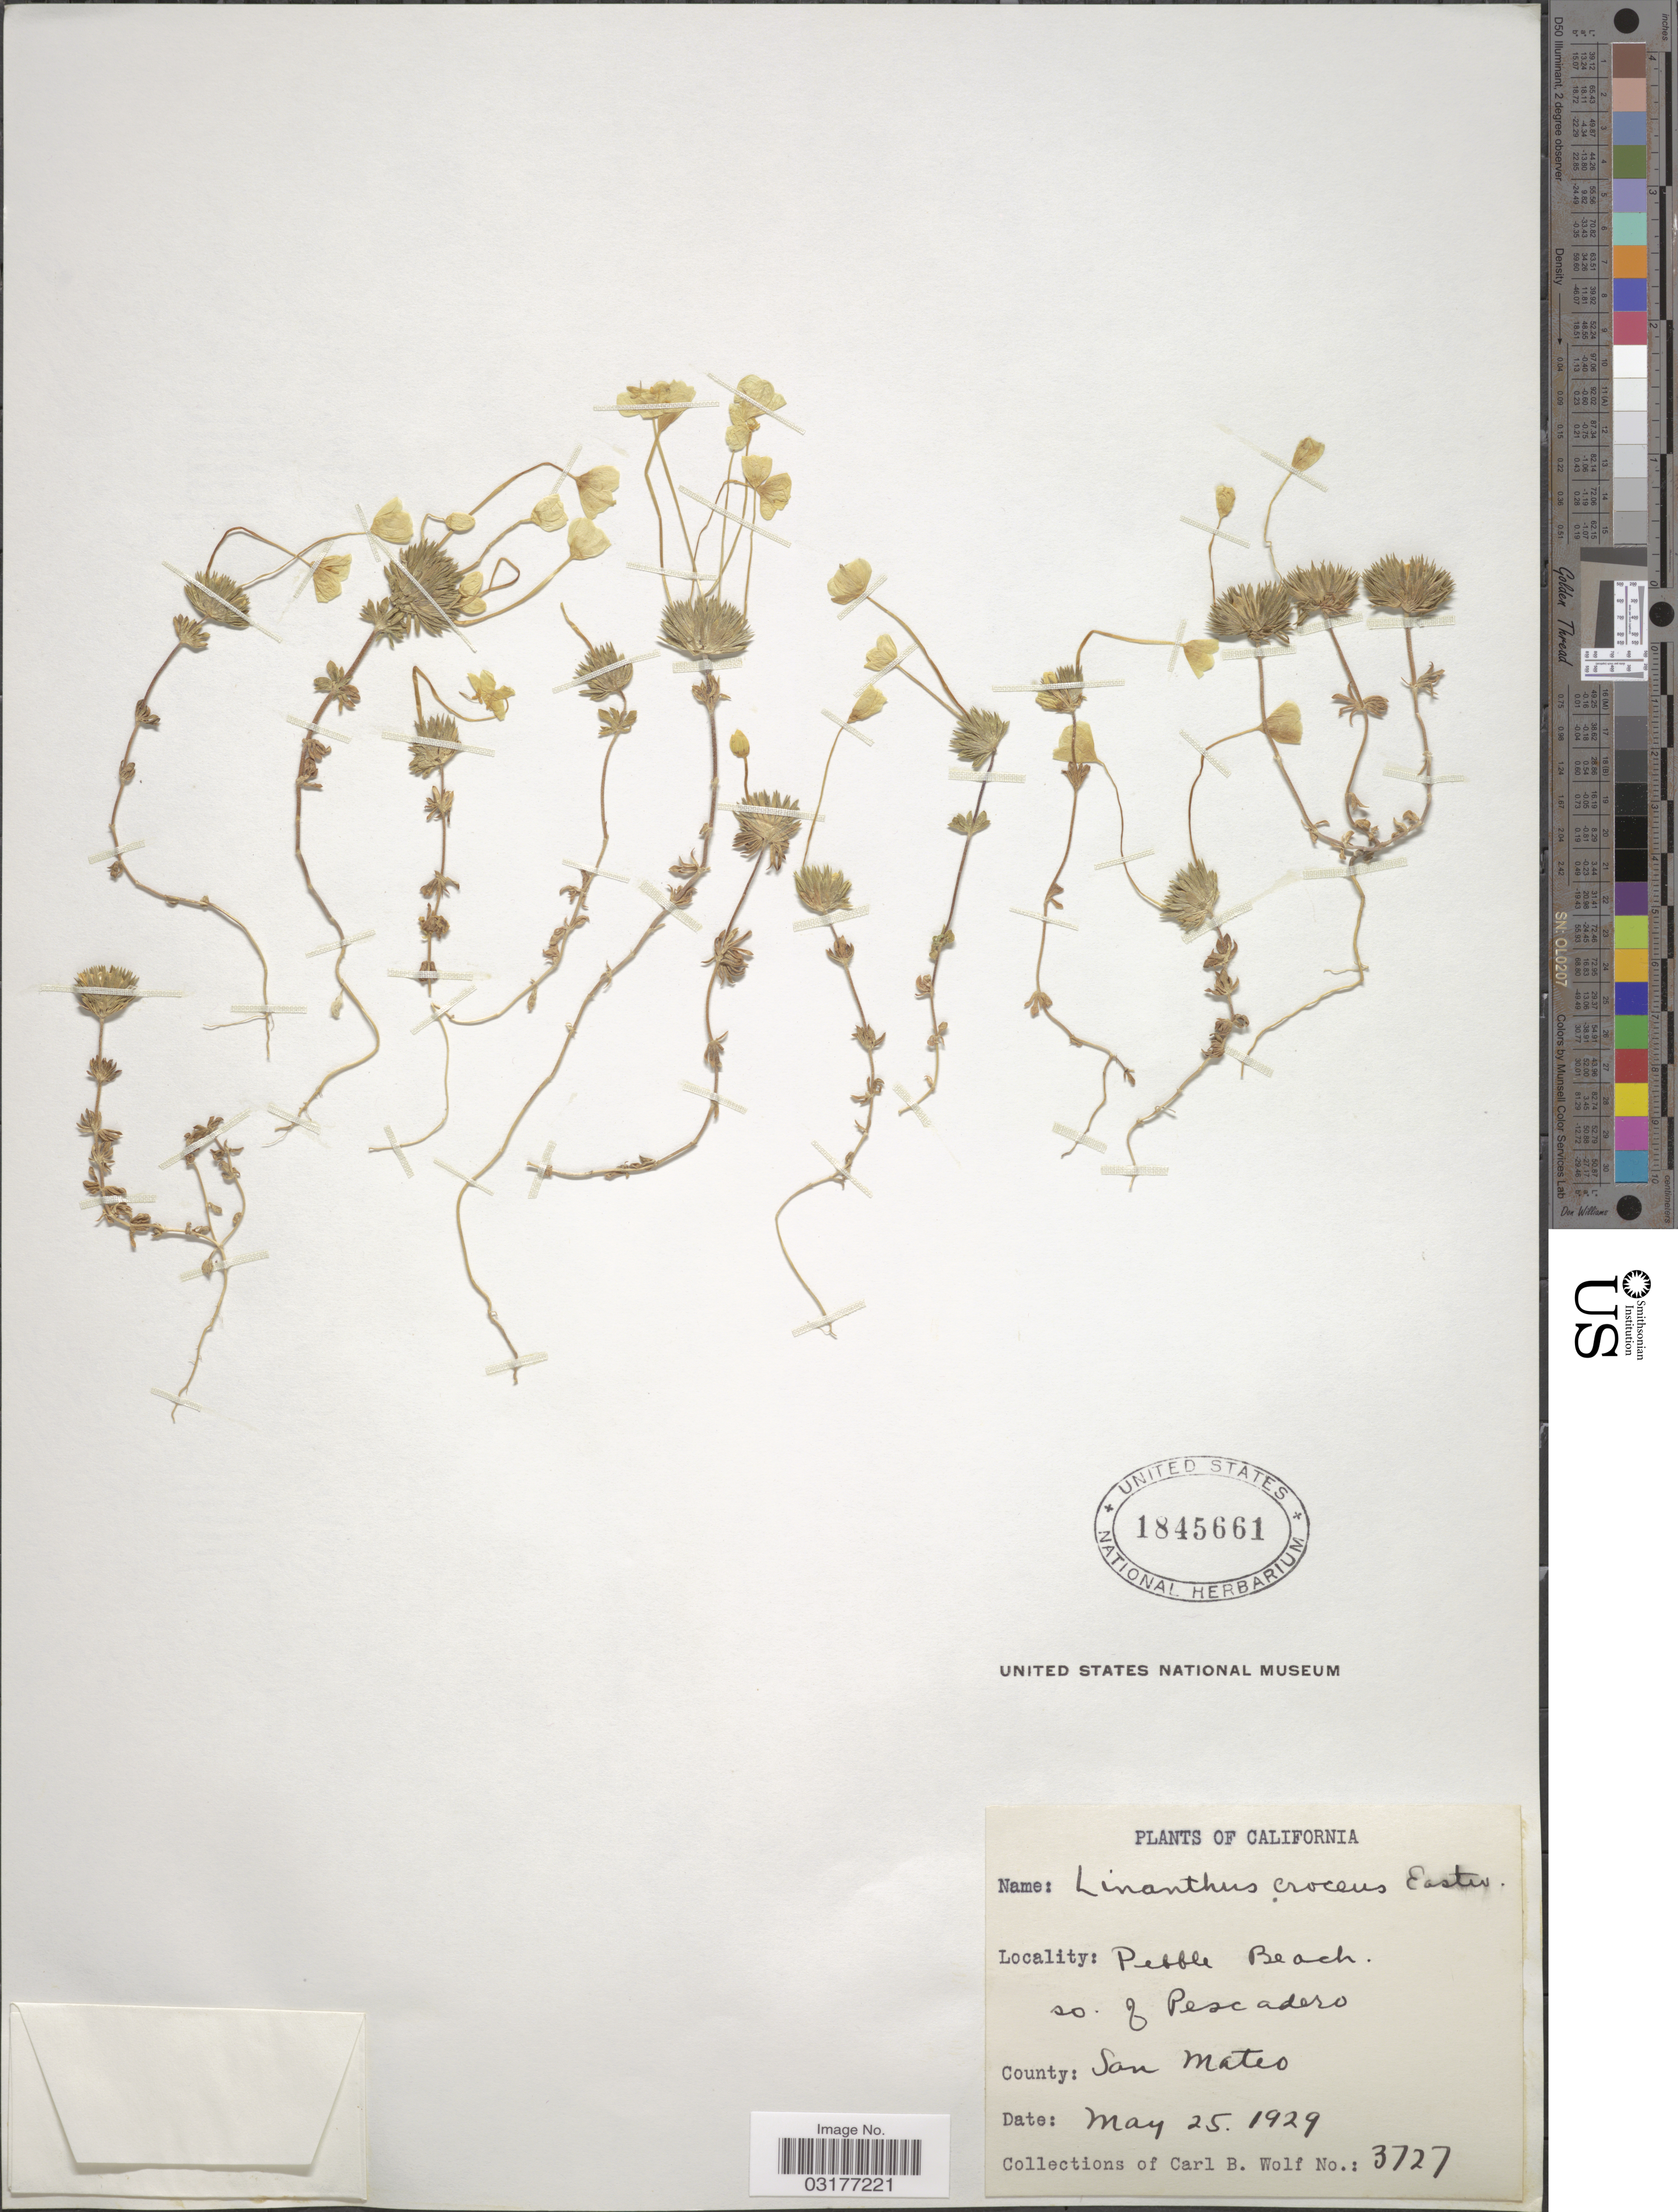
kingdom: Plantae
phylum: Tracheophyta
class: Magnoliopsida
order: Ericales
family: Polemoniaceae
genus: Leptosiphon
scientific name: Leptosiphon parviflorus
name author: Benth.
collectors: C. B. Wolf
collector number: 3727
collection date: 1929-05-25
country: United States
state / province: California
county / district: San Mateo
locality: Pebble Beach. So. of Pescadero. County: San Mateo.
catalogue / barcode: US 1845661